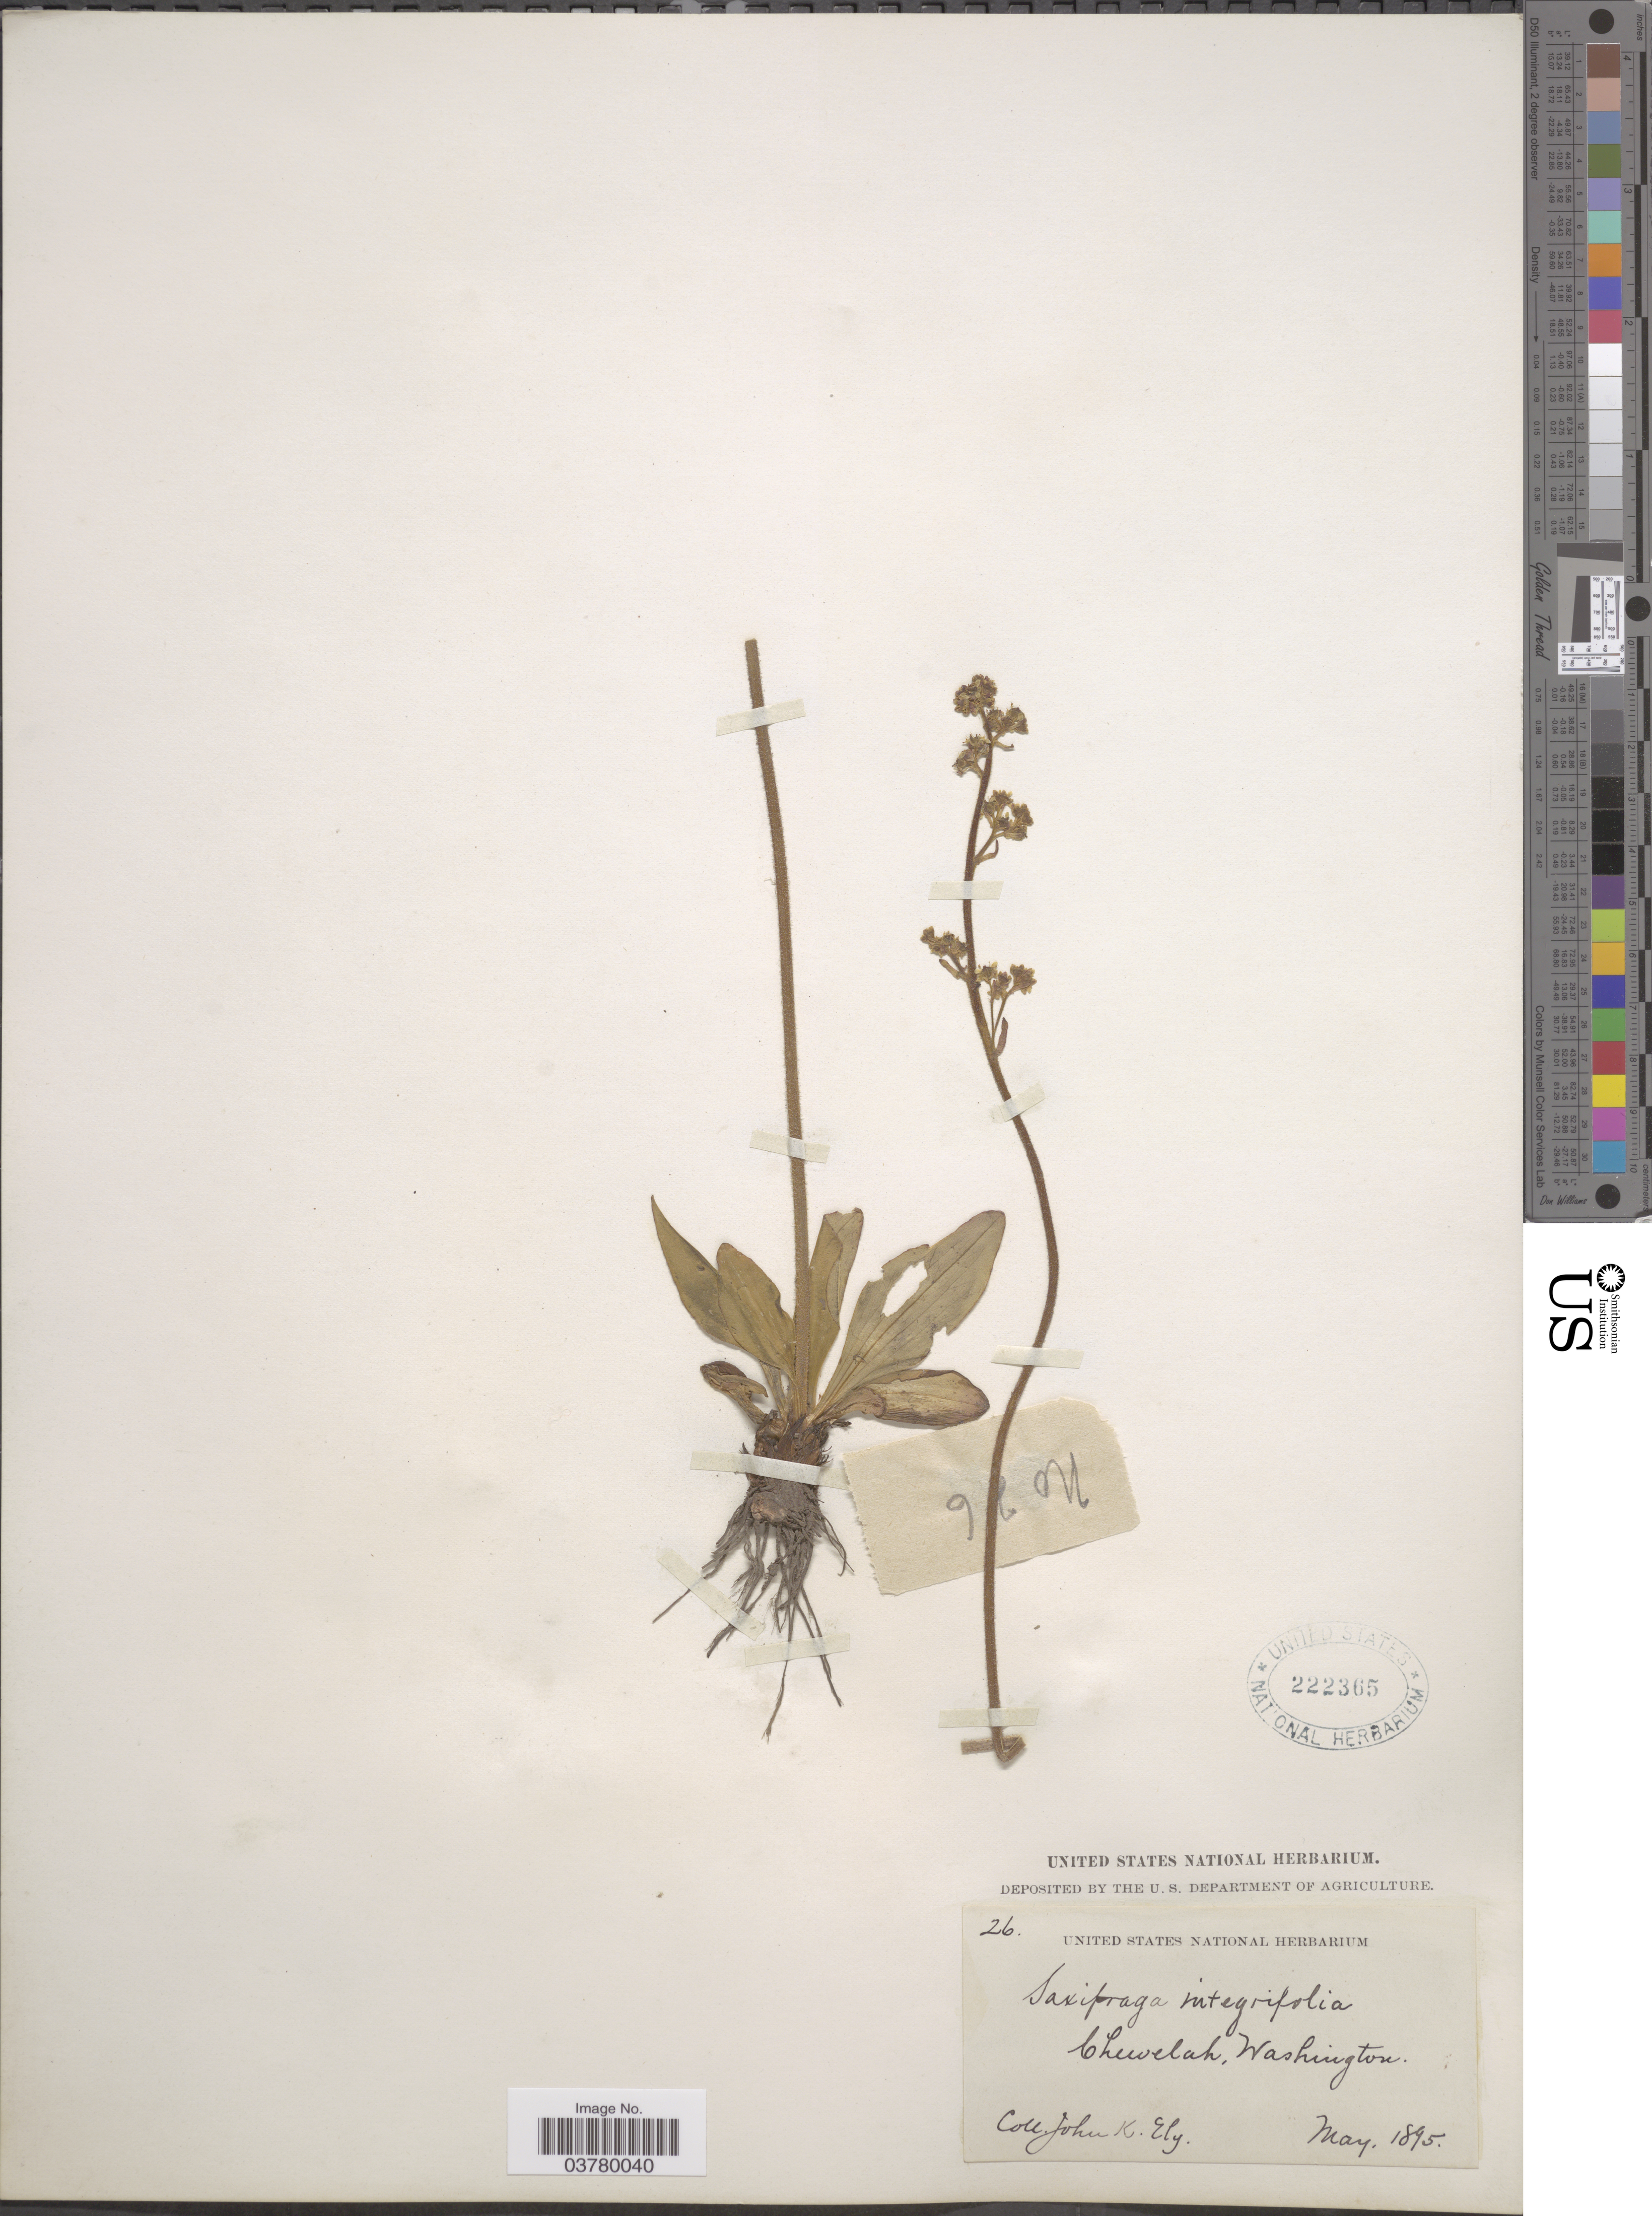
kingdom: Plantae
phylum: Tracheophyta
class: Magnoliopsida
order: Saxifragales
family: Saxifragaceae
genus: Micranthes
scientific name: Micranthes integrifolia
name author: (Hook.) Small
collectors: J. Ely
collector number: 26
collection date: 1895-05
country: United States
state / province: Washington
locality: Chewelah.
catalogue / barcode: US 222365